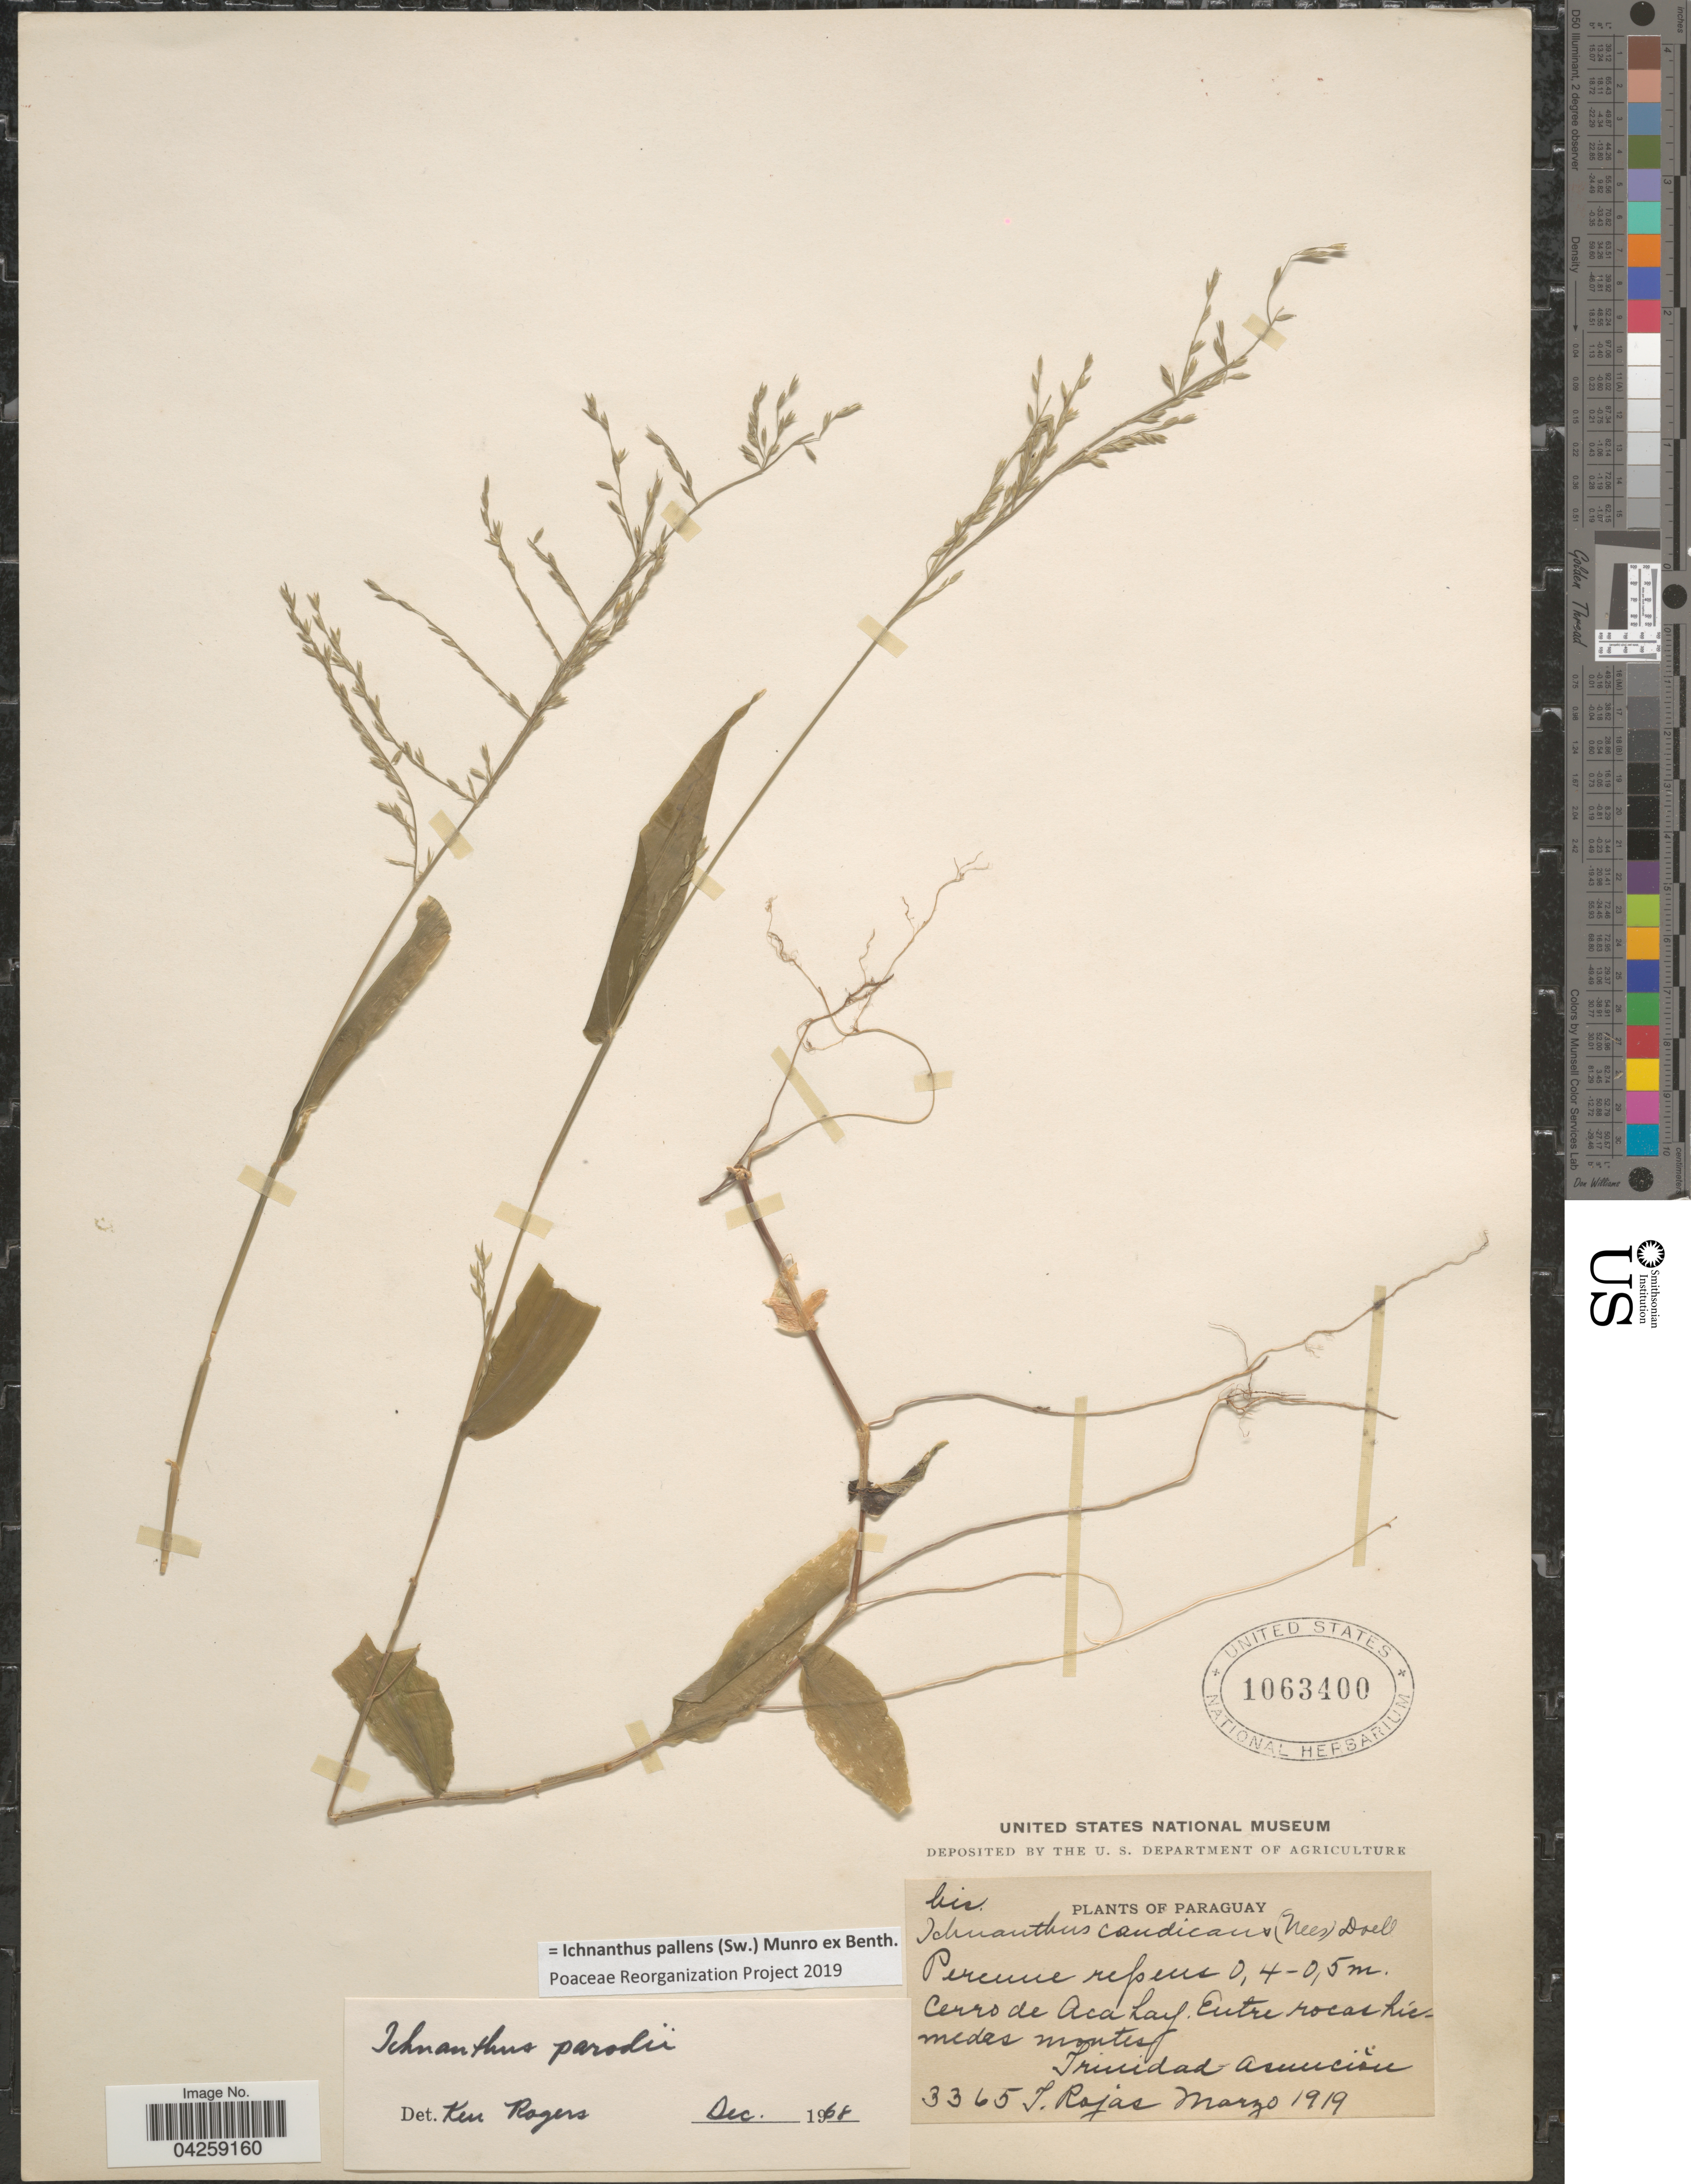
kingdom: Plantae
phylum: Tracheophyta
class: Liliopsida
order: Poales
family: Poaceae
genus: Ichnanthus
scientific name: Ichnanthus pallens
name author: (Sw.) Munro ex Benth.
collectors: T. Rojas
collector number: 3365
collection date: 1919-03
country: Paraguay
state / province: Asuncion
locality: Cerro de Acahay. Entre rocas húmedas montes. Trinidad Asunción.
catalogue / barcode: US 1063400